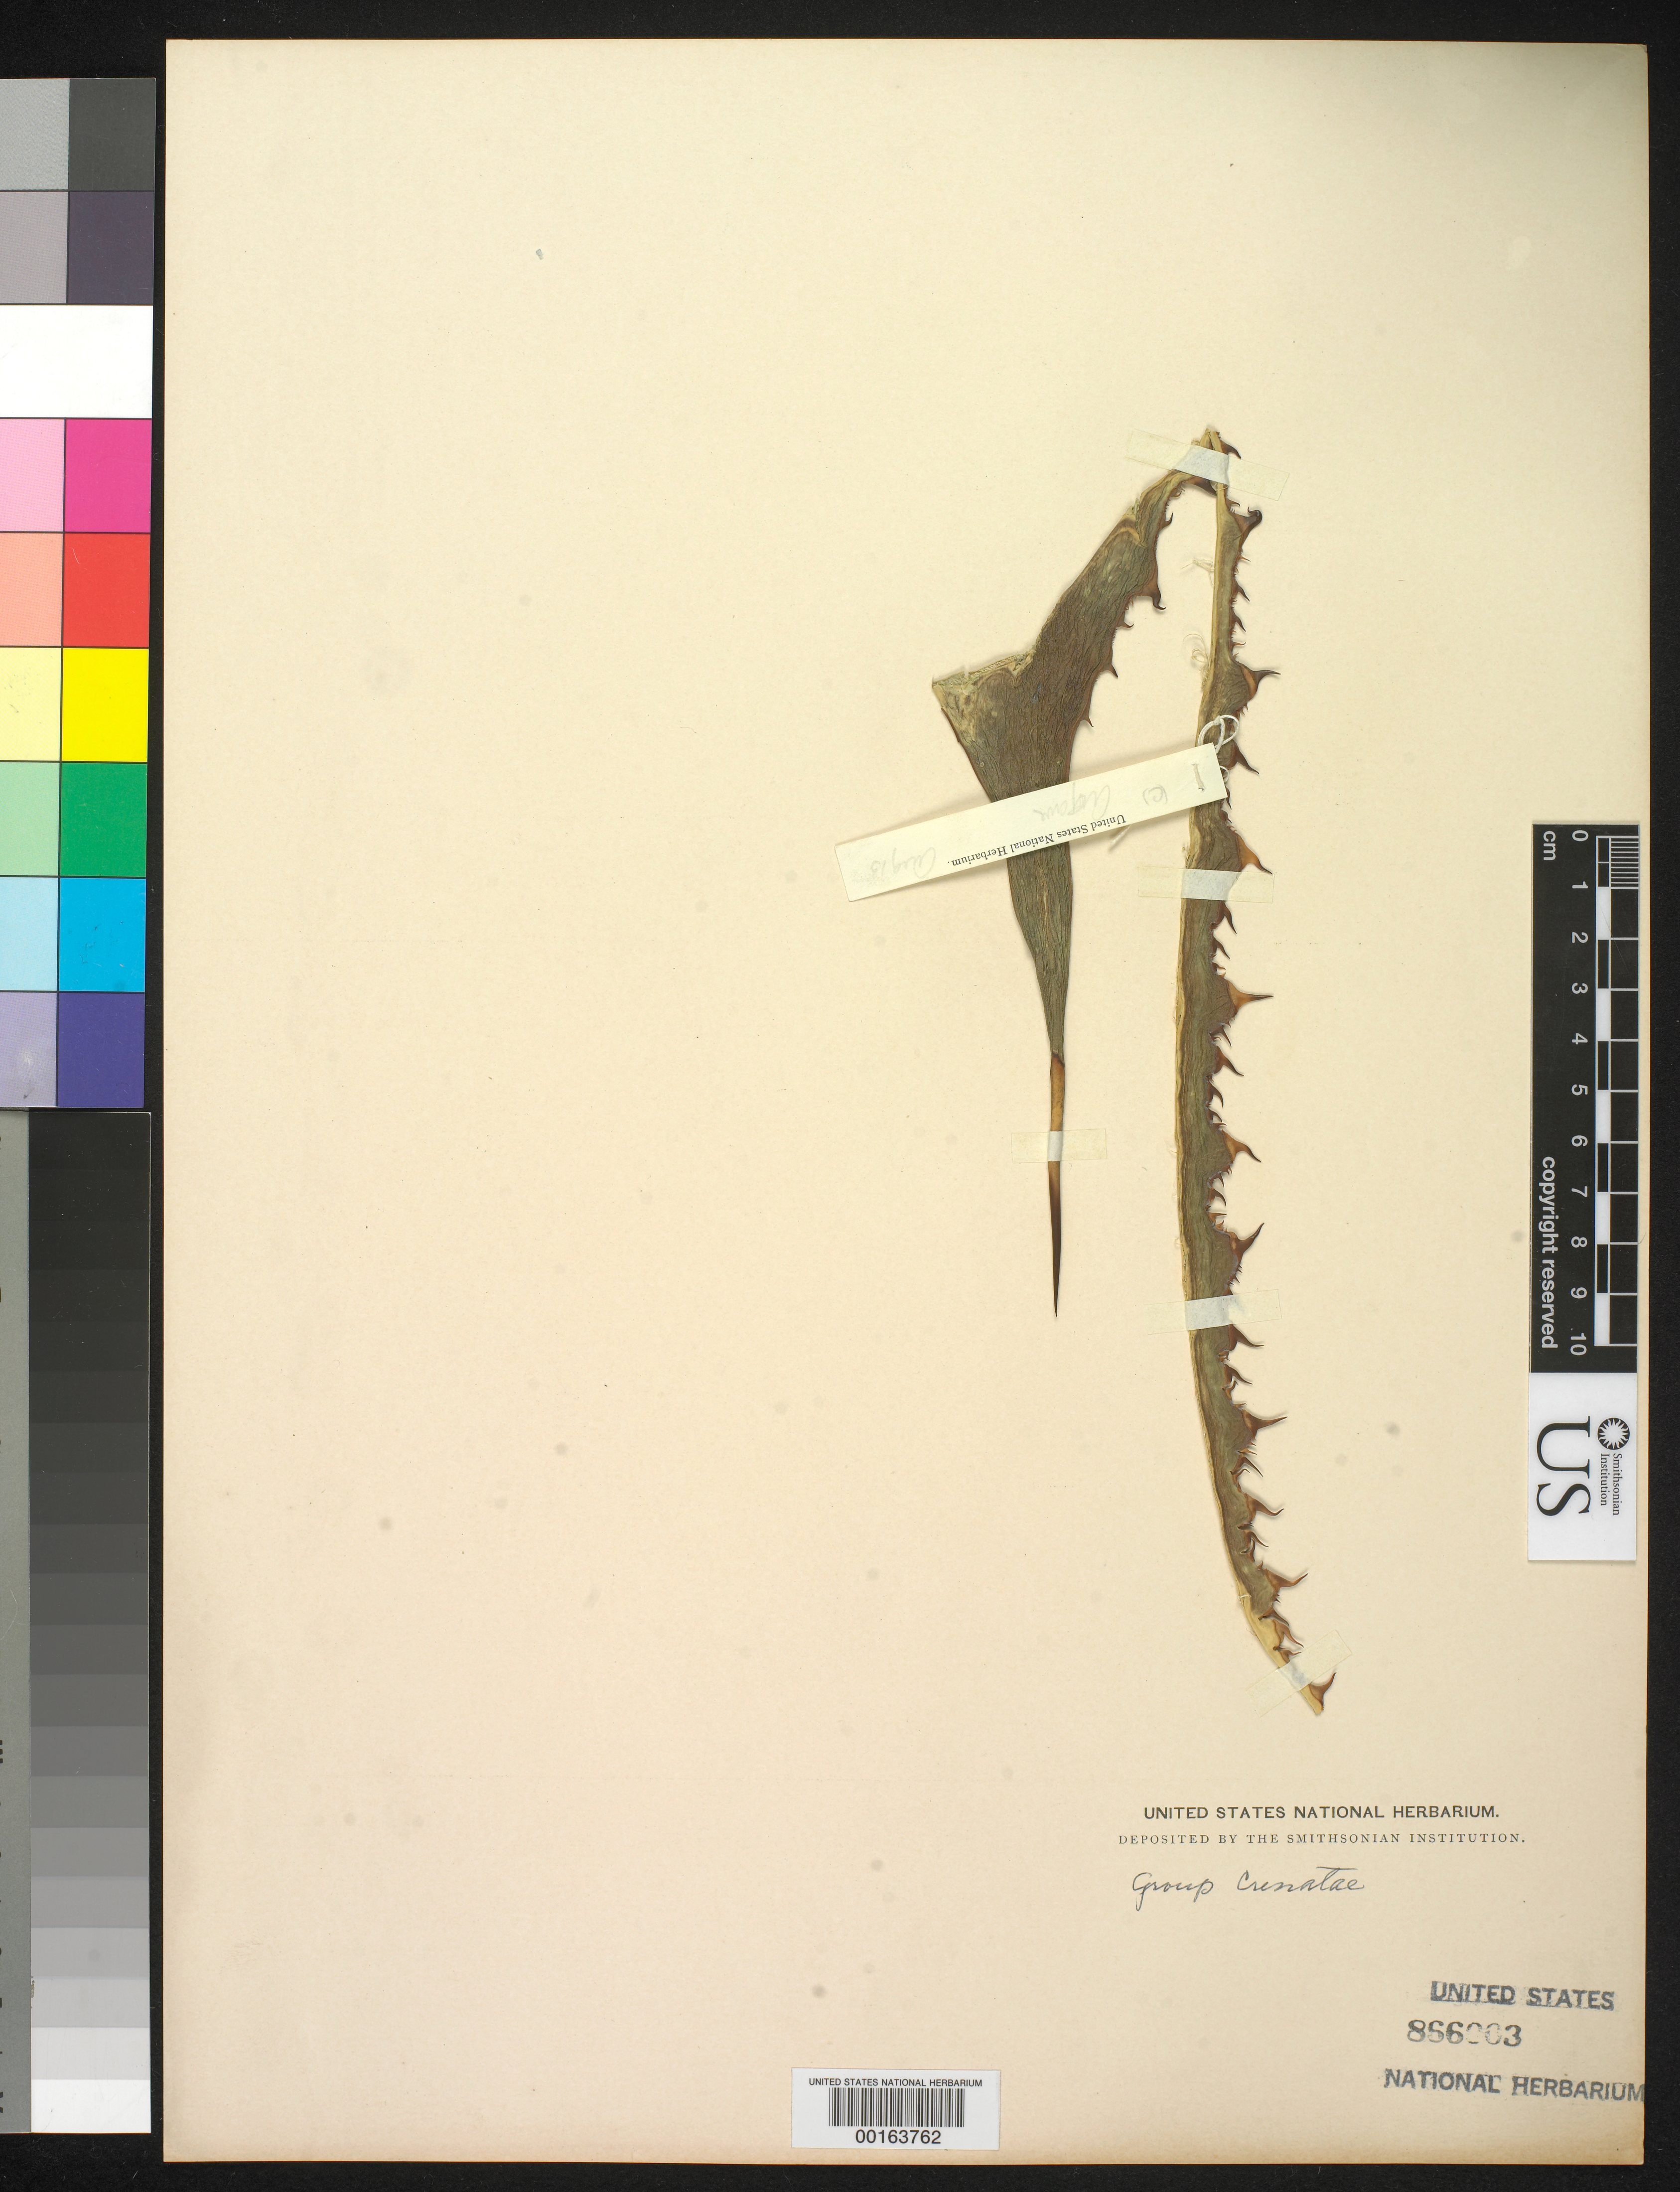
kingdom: Plantae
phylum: Tracheophyta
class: Liliopsida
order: Asparagales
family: Asparagaceae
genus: Agave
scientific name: Agave sp.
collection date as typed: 15 Aug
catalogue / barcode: US 866003